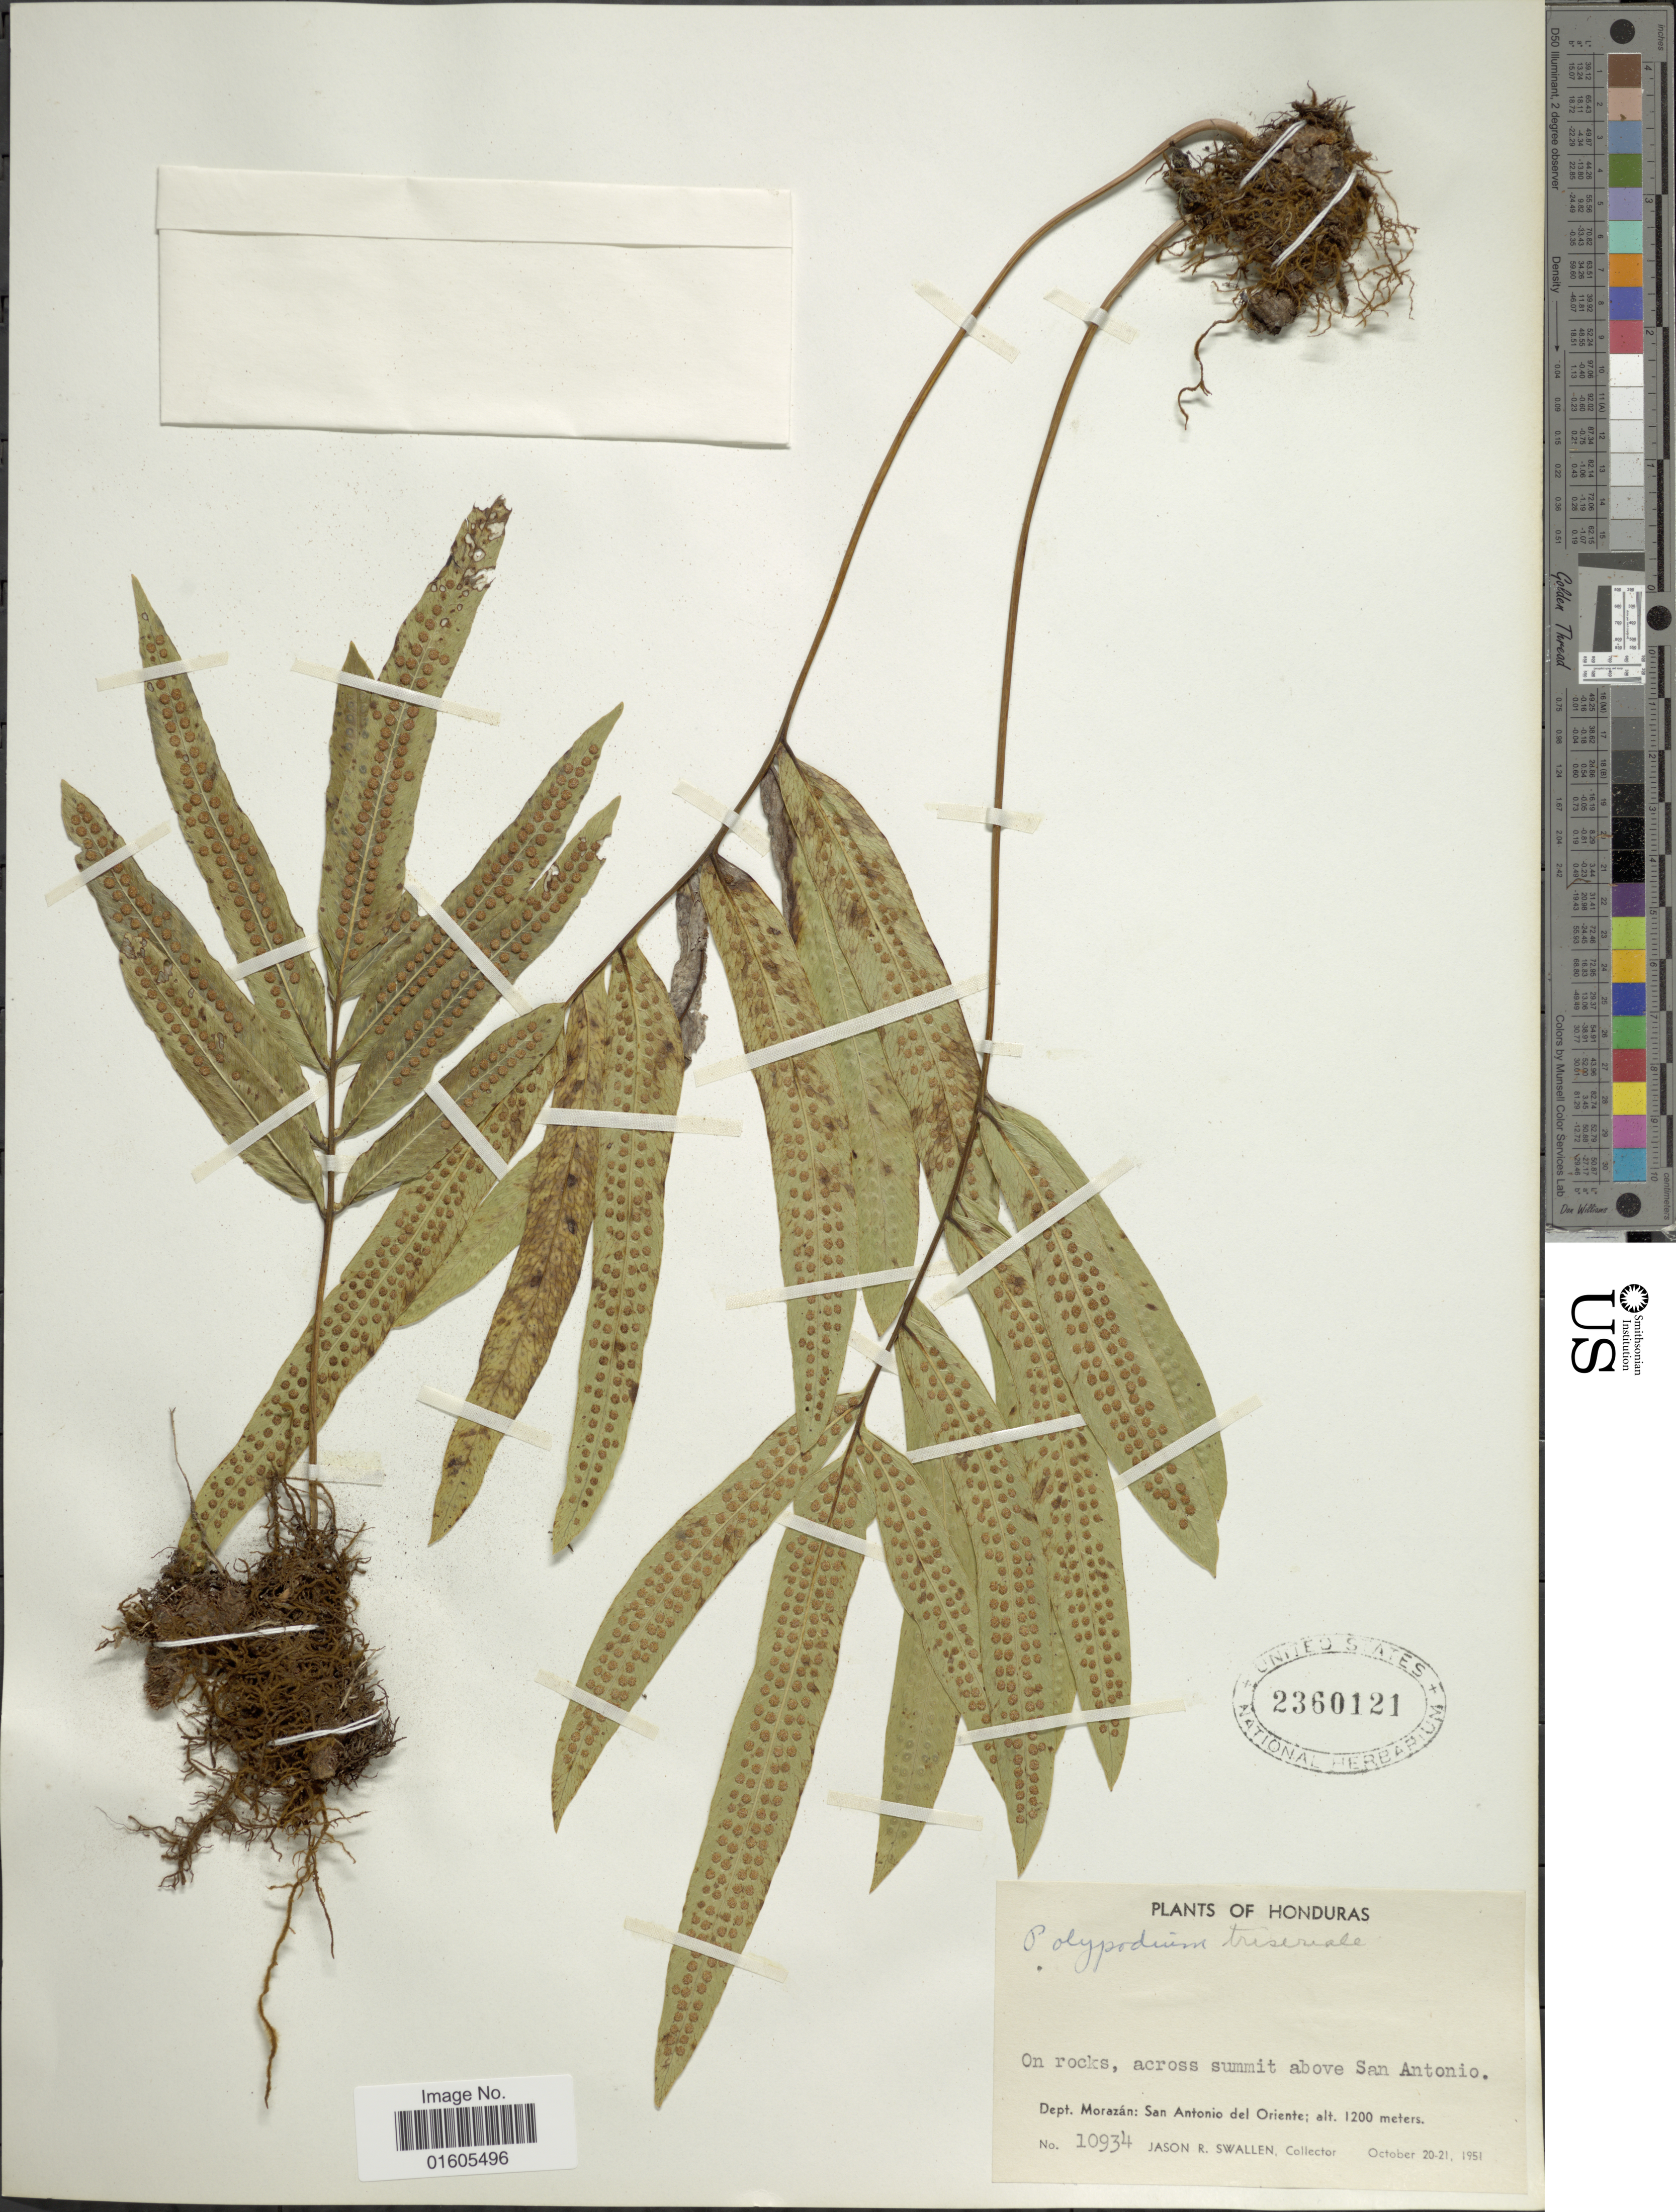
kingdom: Plantae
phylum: Tracheophyta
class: Polypodiopsida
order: Polypodiales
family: Polypodiaceae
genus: Serpocaulon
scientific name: Serpocaulon triseriale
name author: (Sw.) A.R. Sm.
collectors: J. R. Swallen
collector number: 10934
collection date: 1951-10-20/1951-10-21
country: Honduras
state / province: Fco. Morazán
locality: On rocks, across summit above San Antonio, Dept. Morazán: San Antonio del Oriente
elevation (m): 1200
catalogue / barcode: US 2360121